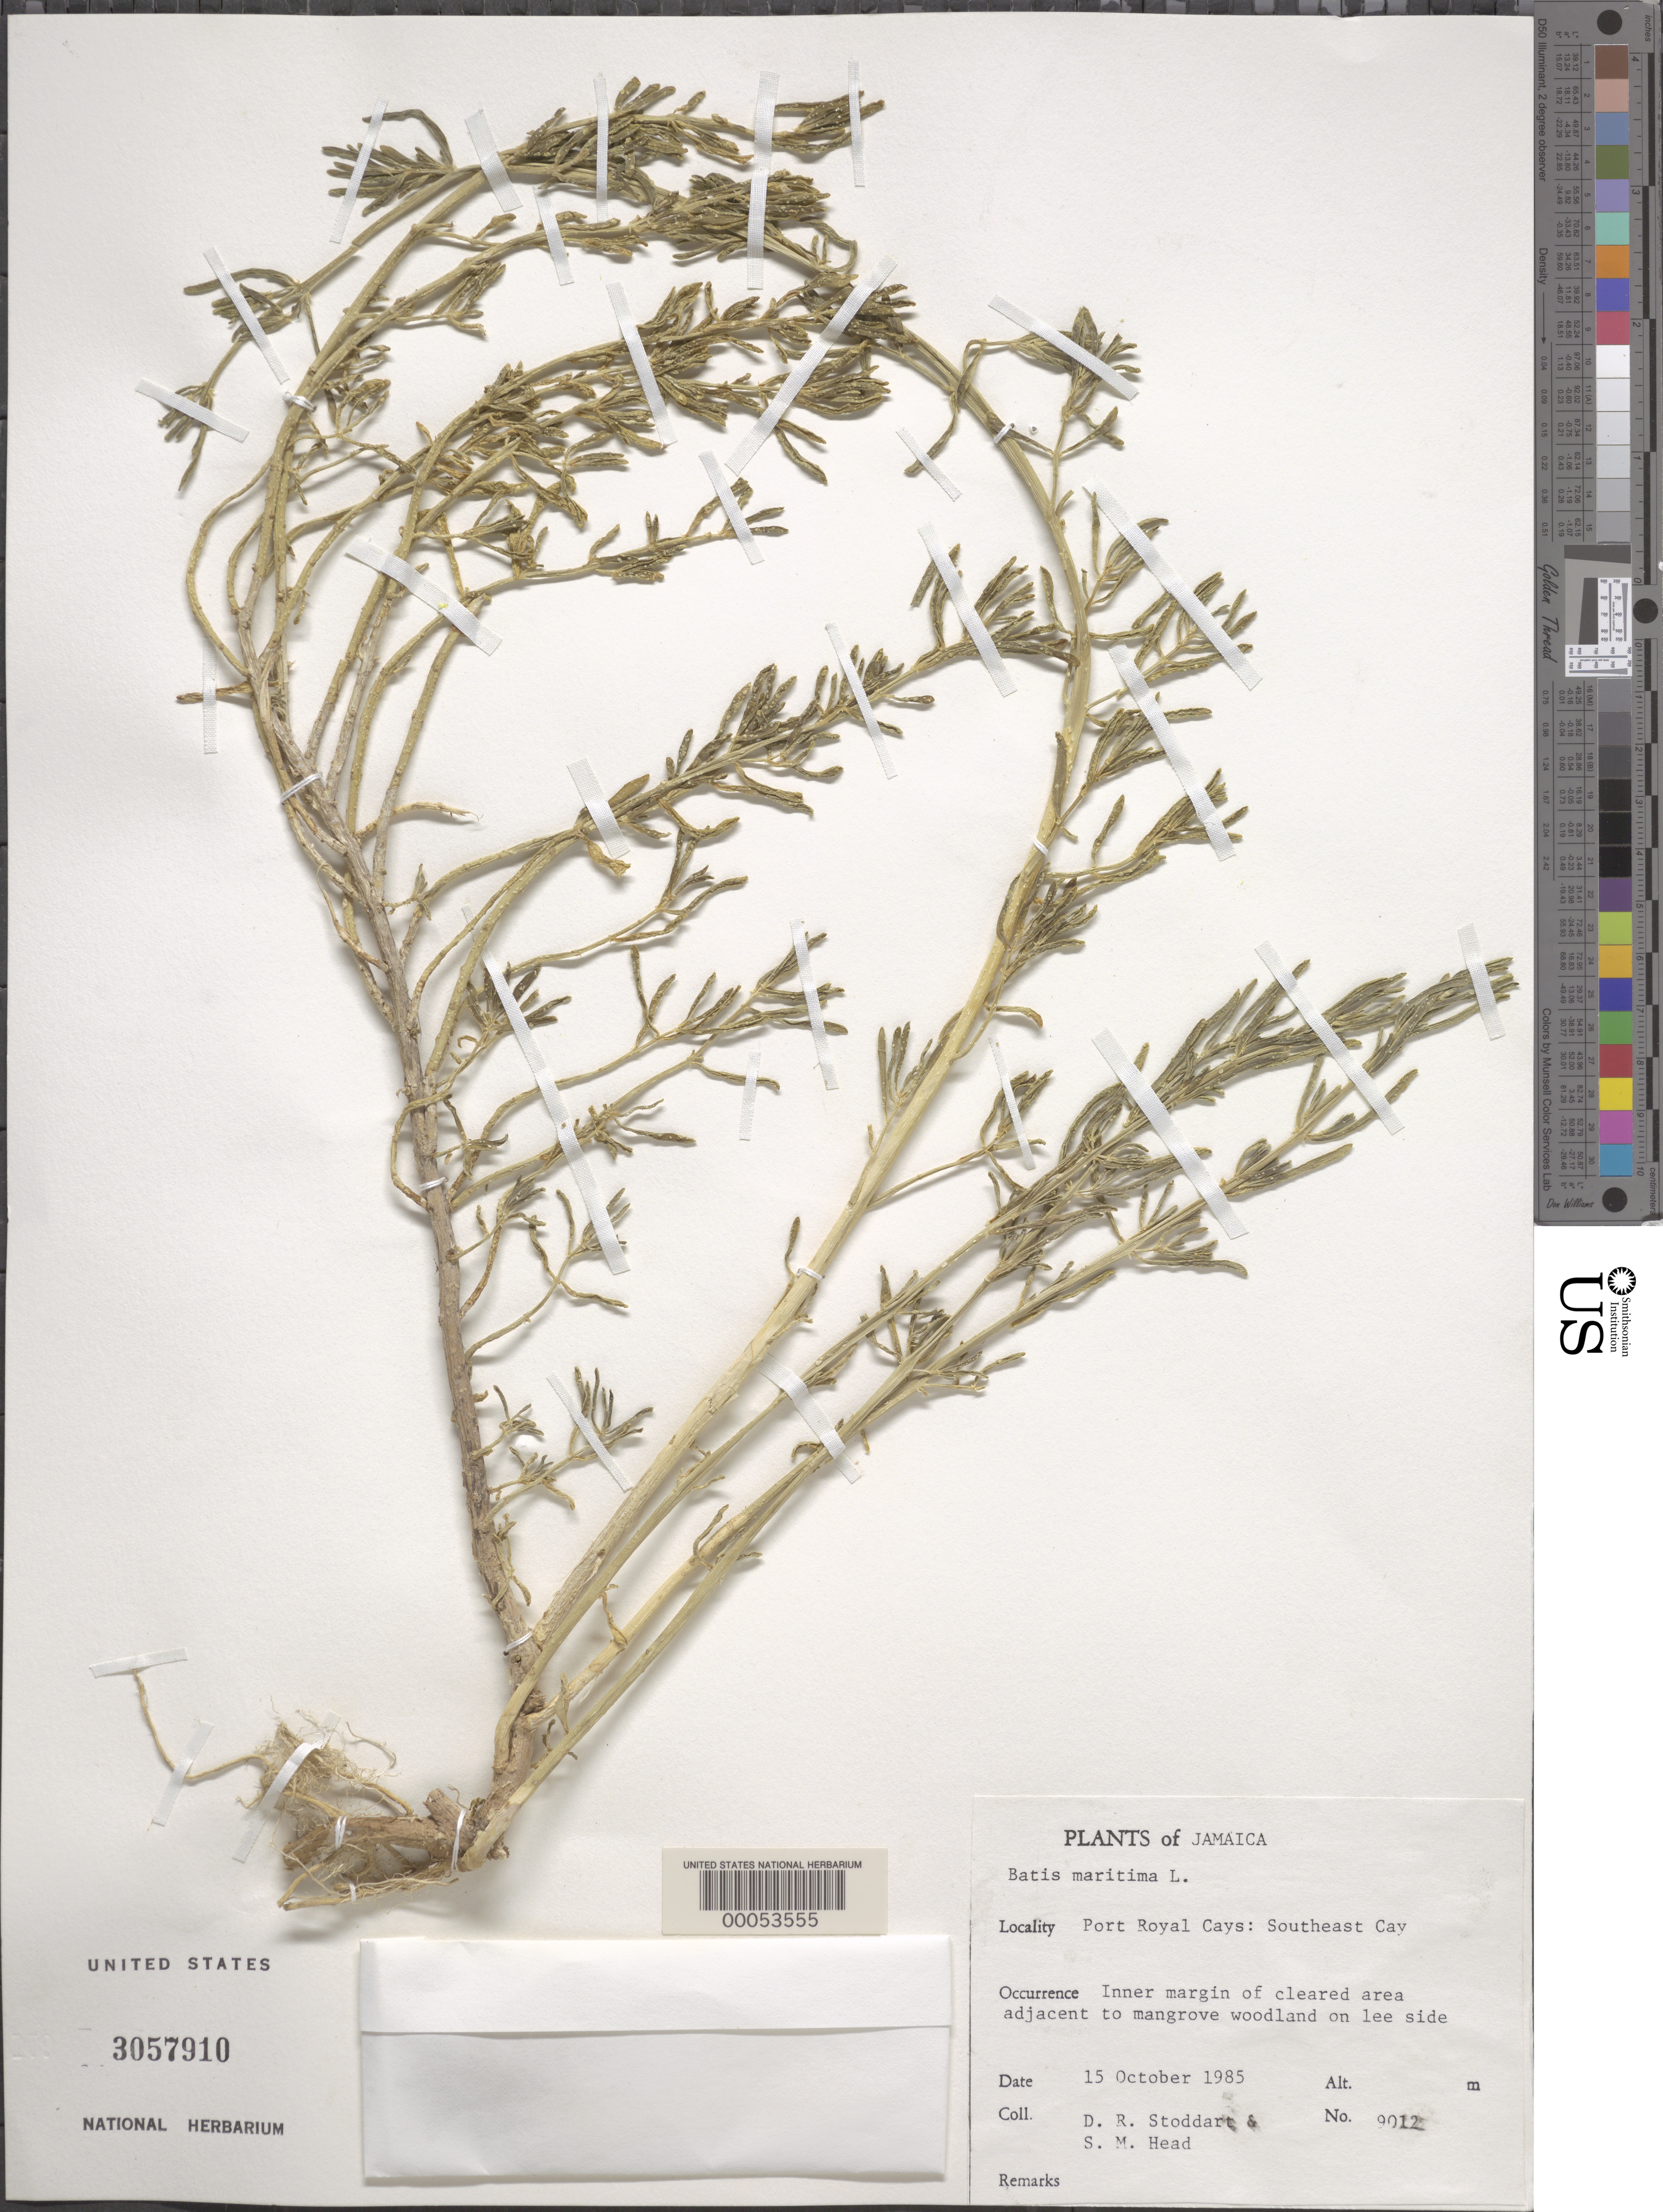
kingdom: Plantae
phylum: Tracheophyta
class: Magnoliopsida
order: Brassicales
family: Bataceae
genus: Batis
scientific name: Batis maritima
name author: L.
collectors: D. R. Stoddart & S. Head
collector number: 9012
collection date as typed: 15 Oct 1985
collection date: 1985-10-15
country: Jamaica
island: Greater Antilles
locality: Port royal cays: southwest cay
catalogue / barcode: US 3057910